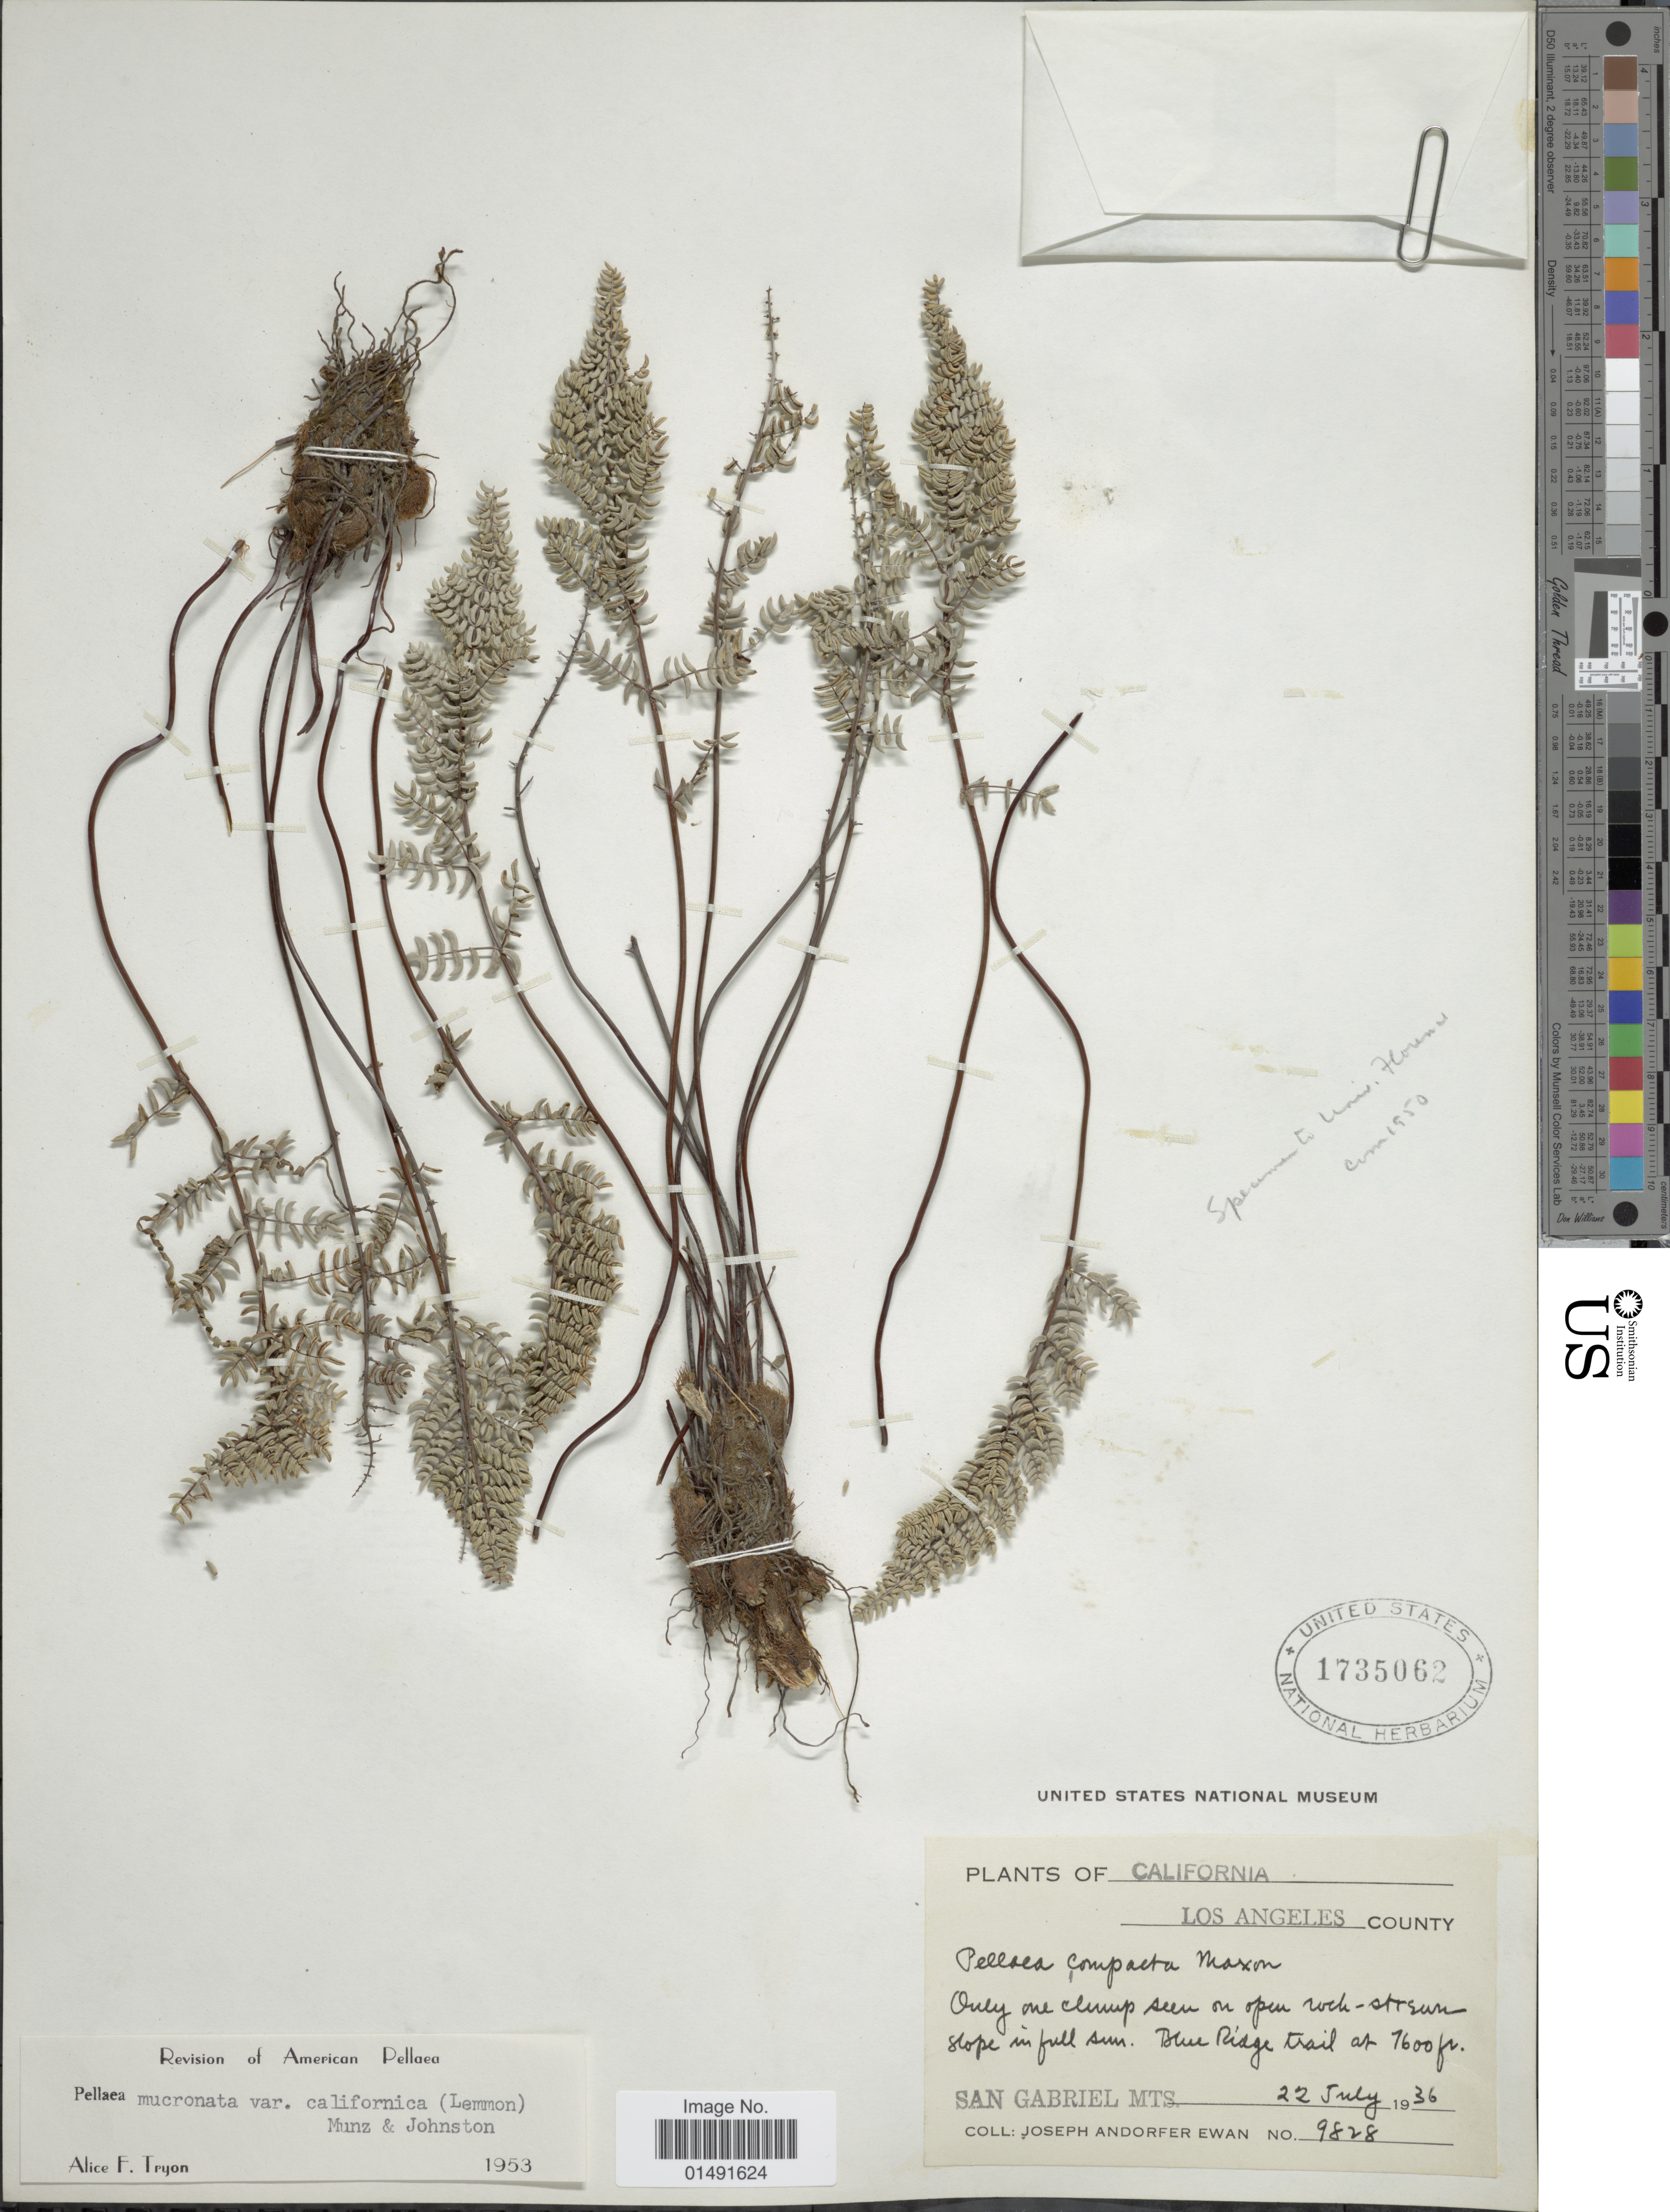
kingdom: Plantae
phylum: Tracheophyta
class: Polypodiopsida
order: Polypodiales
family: Pteridaceae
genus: Pellaea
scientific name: Pellaea mucronata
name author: (D.C. Eaton) D.C. Eaton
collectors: J. A. Ewan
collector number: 9828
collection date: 1936-07-22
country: United States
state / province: California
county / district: Los Angeles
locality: Los Angeles County, Blue Ridge TRail, San Gabriel Mts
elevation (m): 488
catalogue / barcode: US 1735062